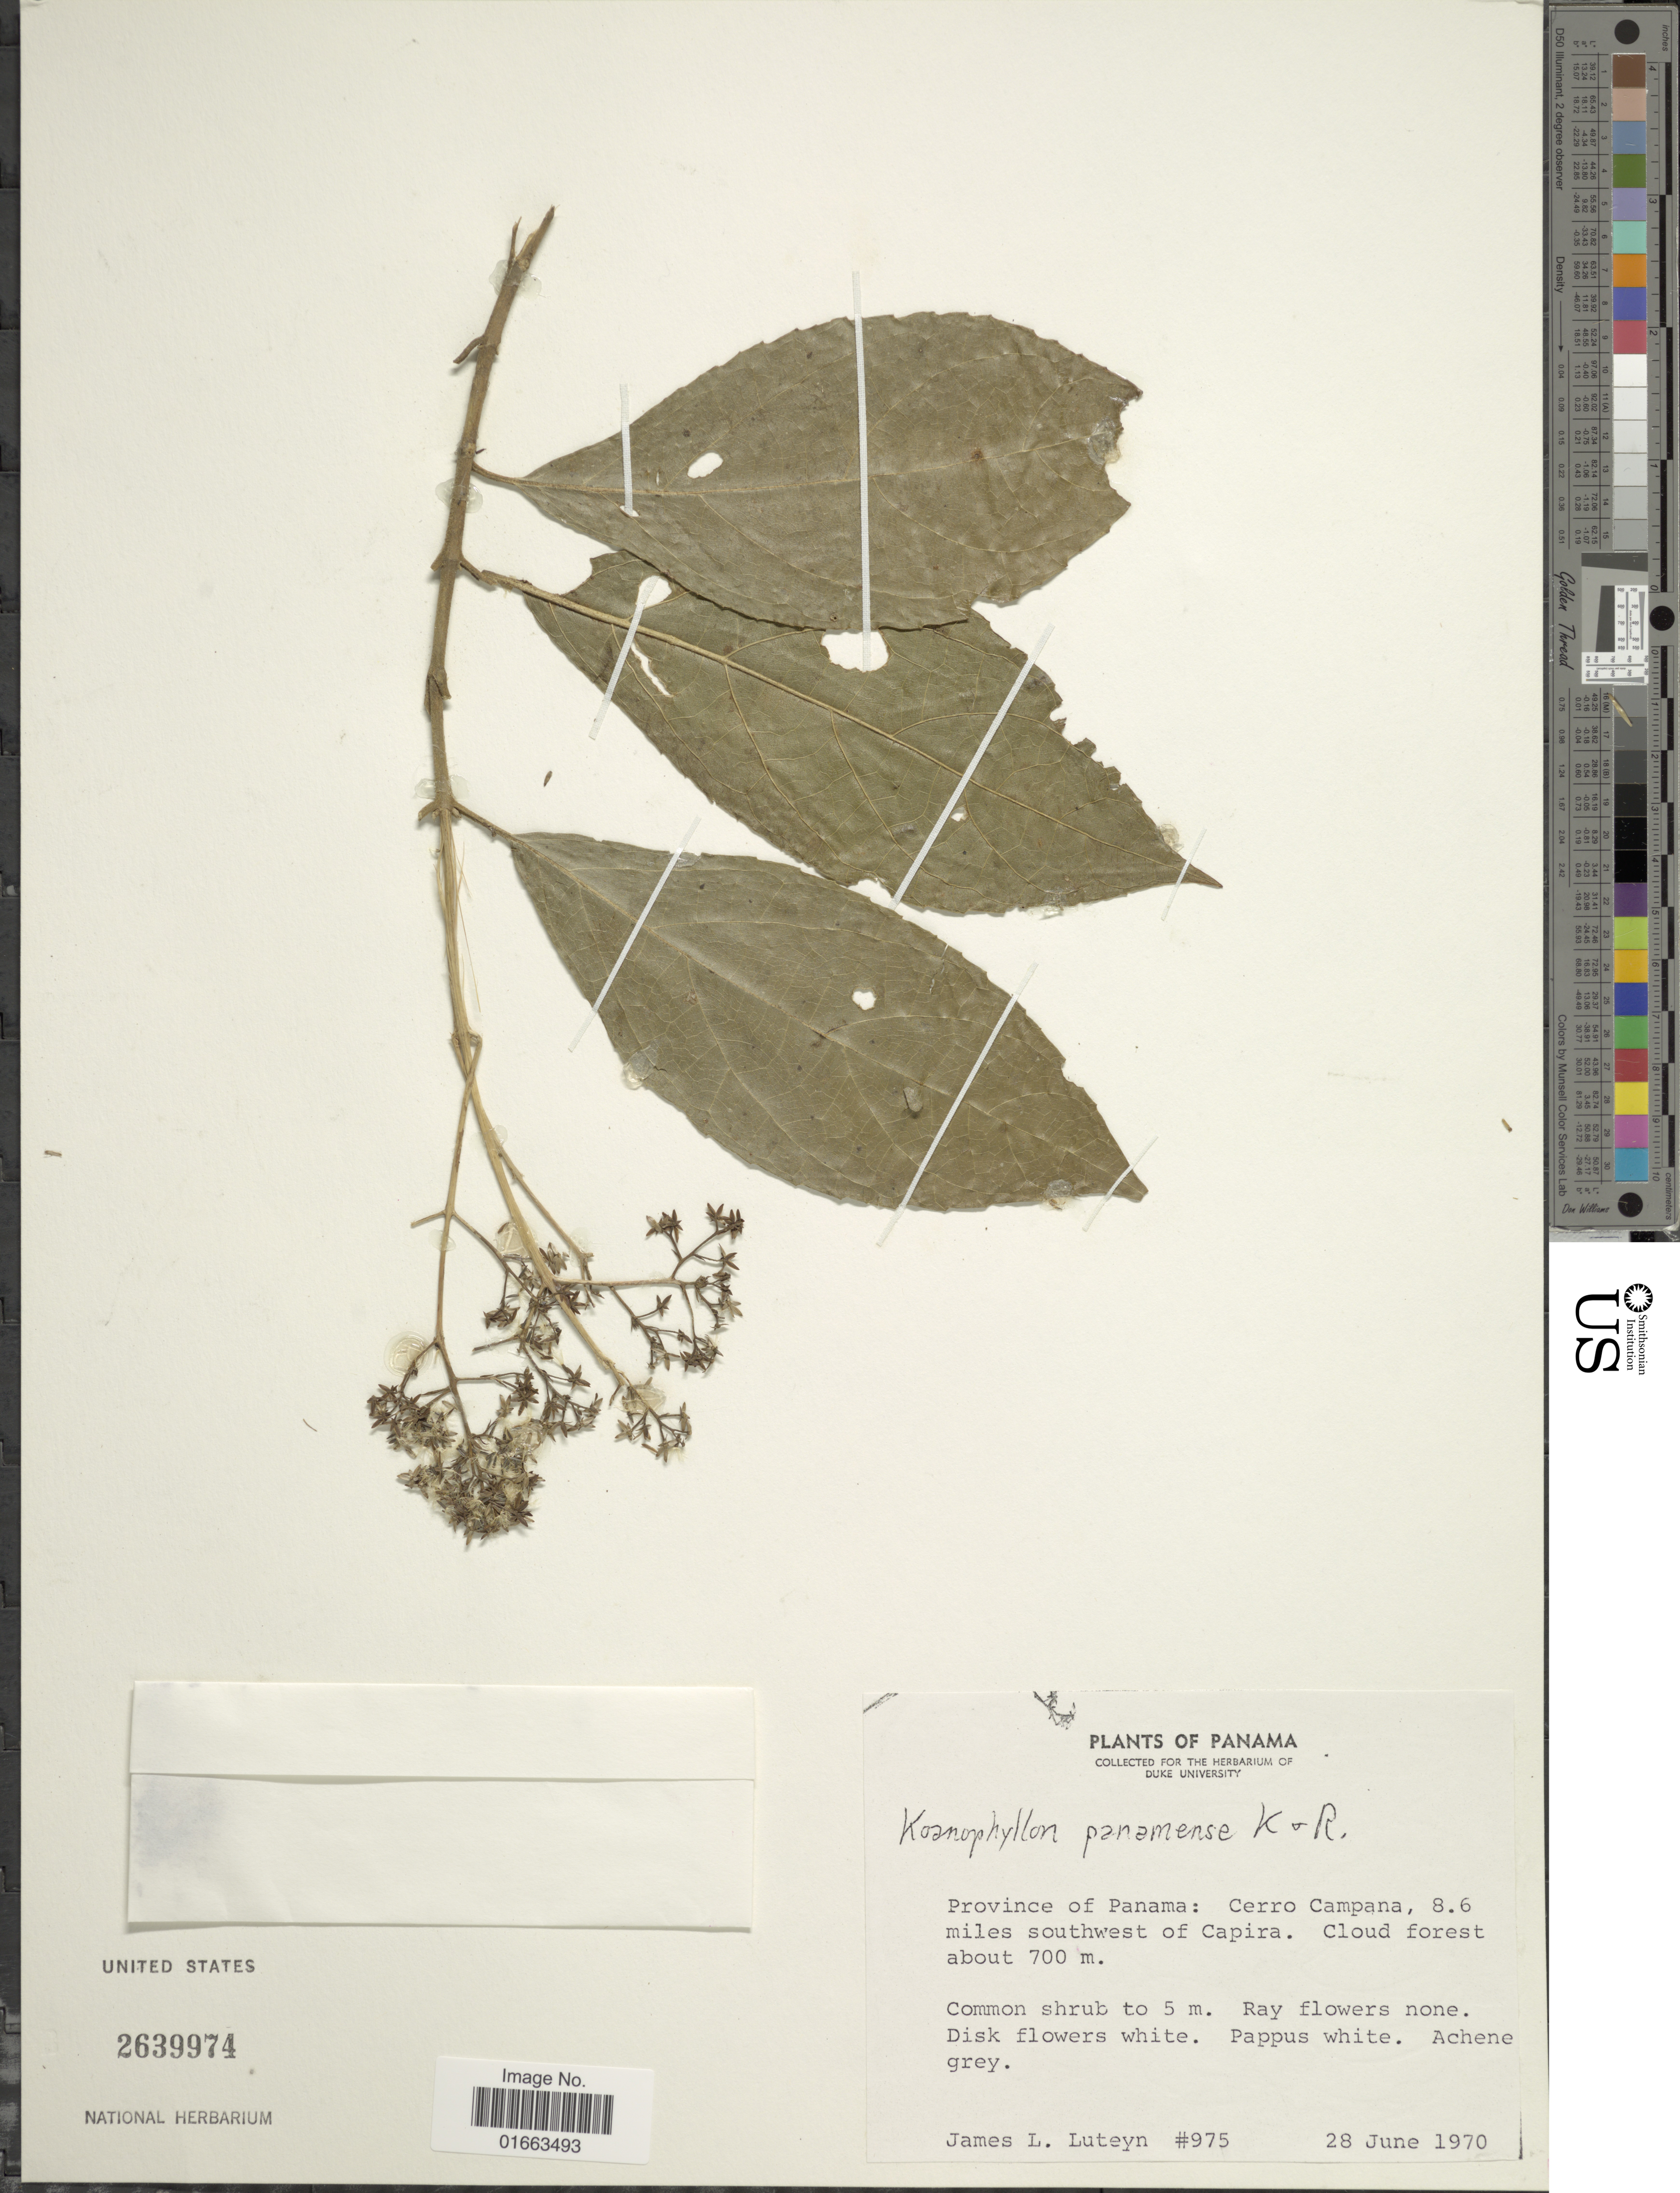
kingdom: Plantae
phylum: Tracheophyta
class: Magnoliopsida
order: Asterales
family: Asteraceae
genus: Koanophyllon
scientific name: Koanophyllon panamensis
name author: R.M. King & H. Rob.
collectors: J. L. Luteyn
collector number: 975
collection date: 1970-06-28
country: Panama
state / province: Panamá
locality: Cerro Campana, 8.6 miles southwest of Capira, Cloud forest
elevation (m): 700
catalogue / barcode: US 2639974